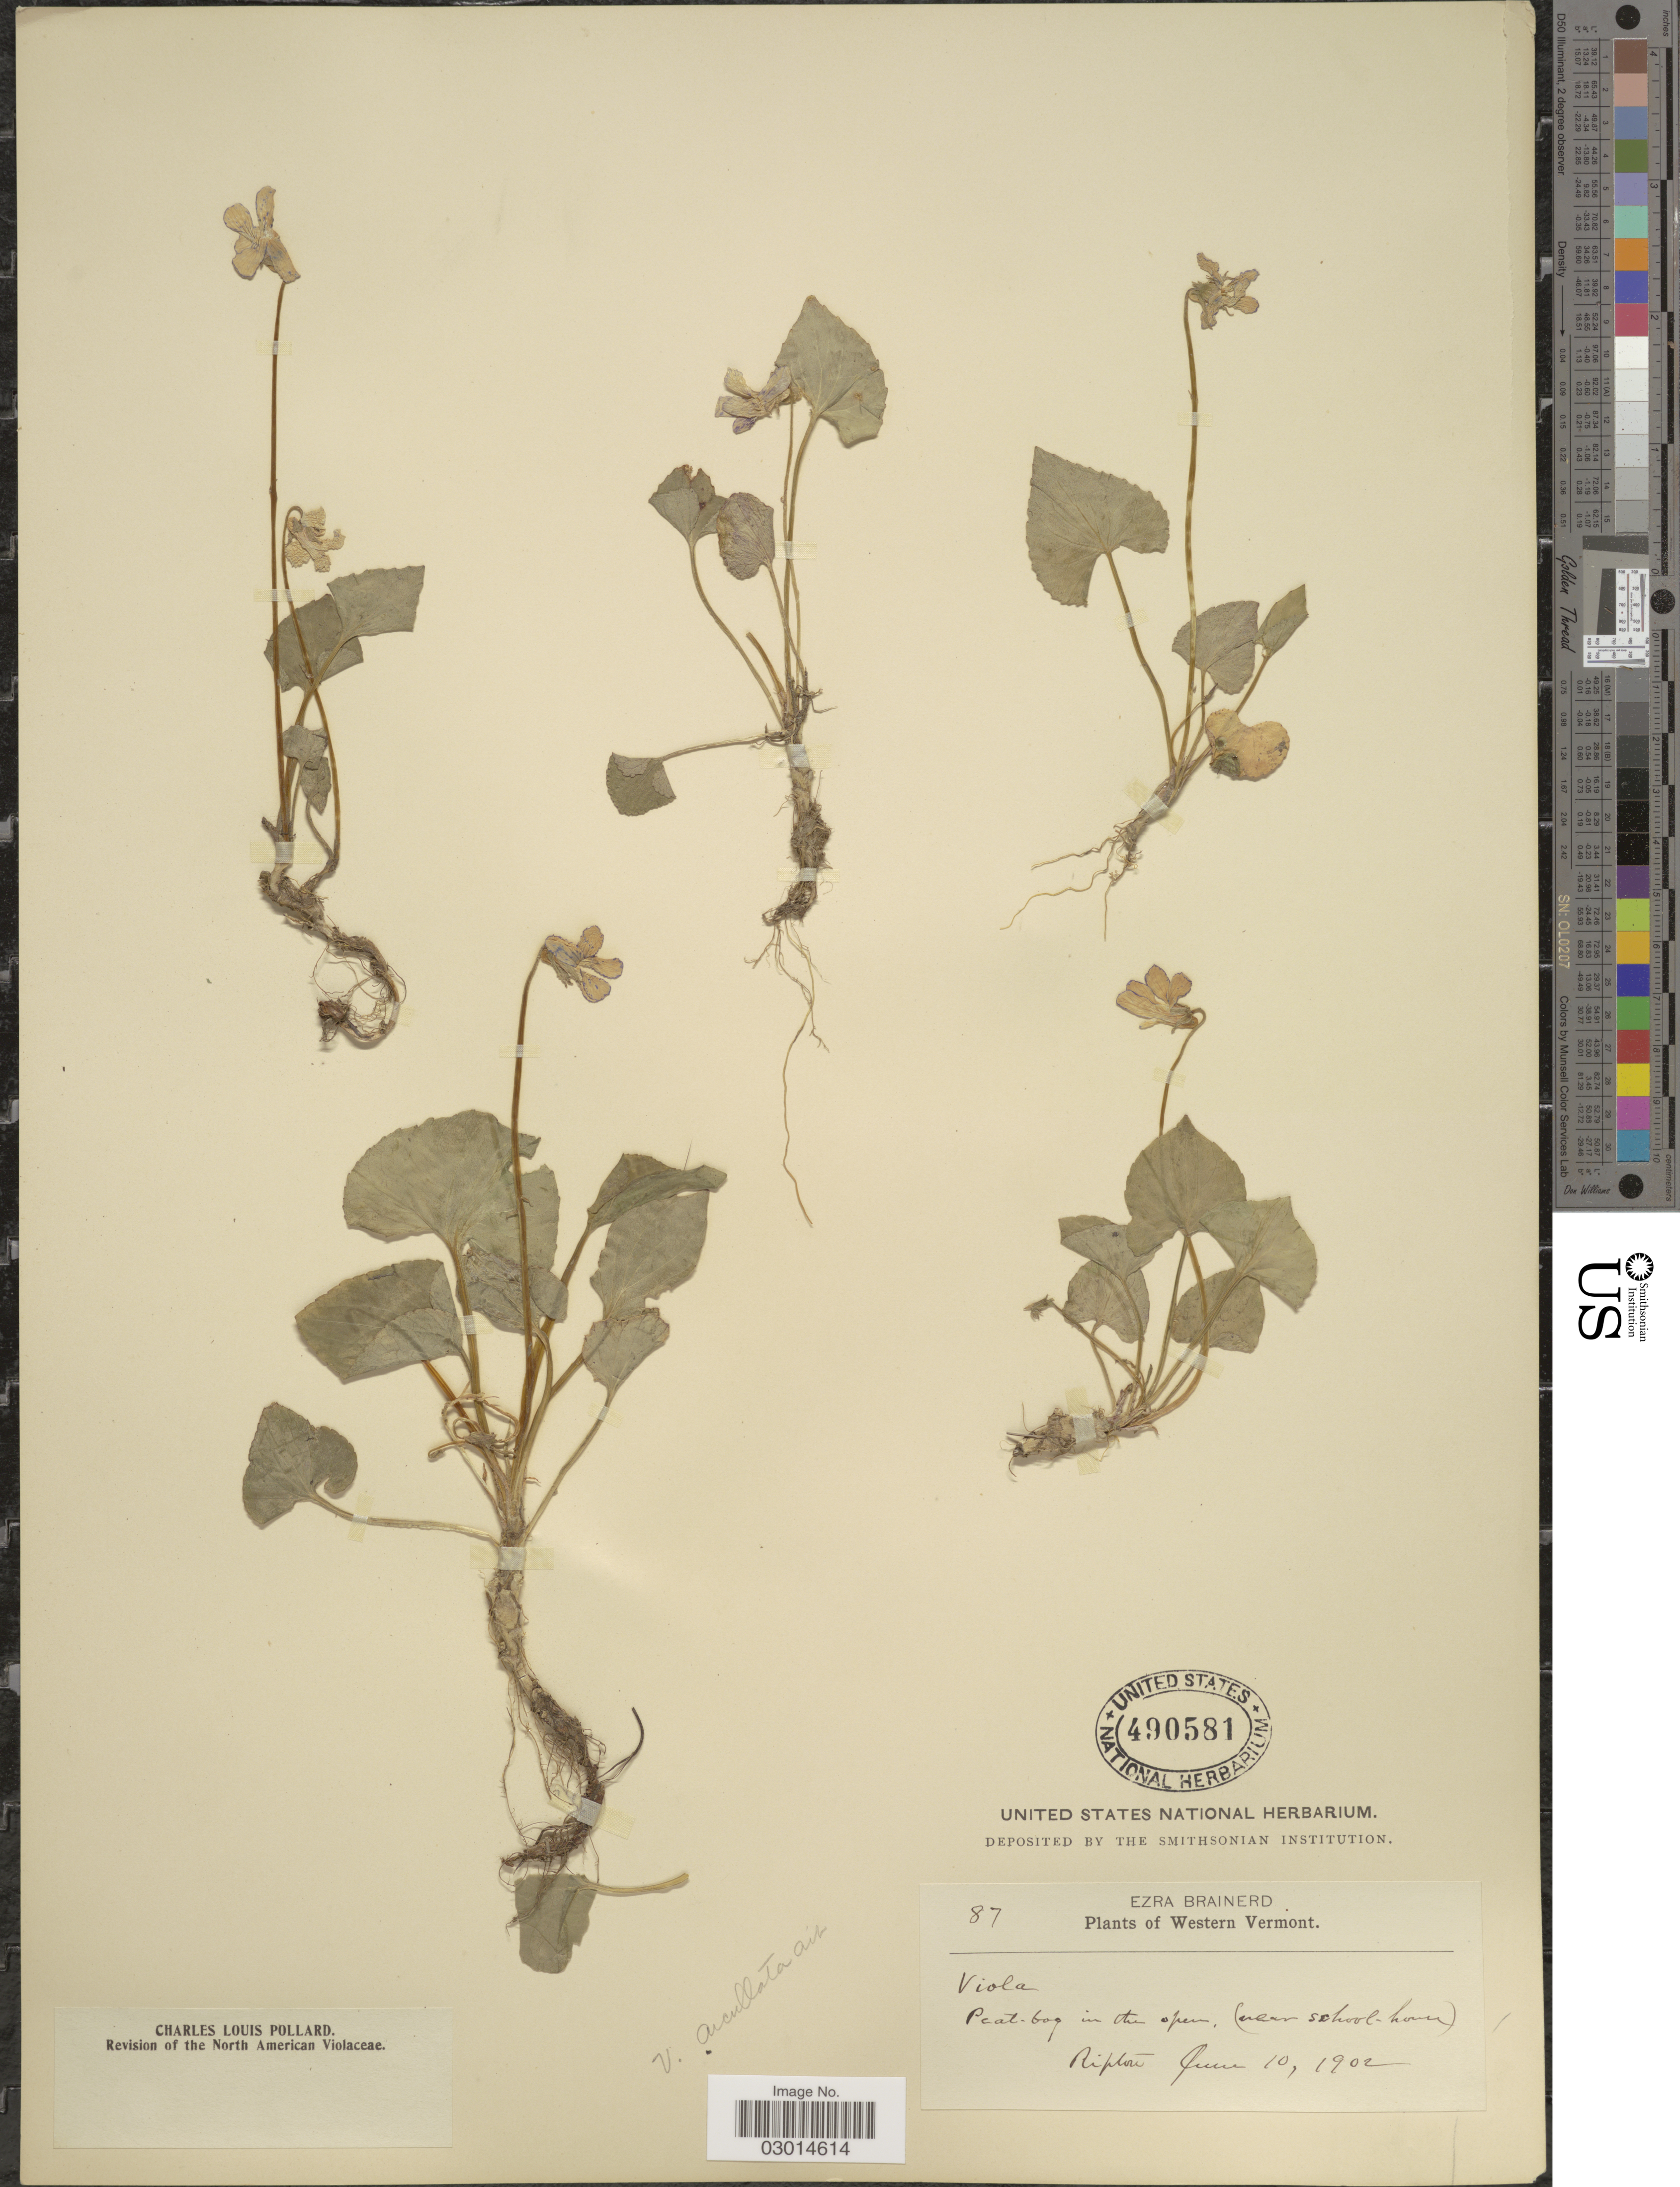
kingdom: Plantae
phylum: Tracheophyta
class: Magnoliopsida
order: Malpighiales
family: Violaceae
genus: Viola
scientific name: Viola cucullata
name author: Aiton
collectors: E. Brainerd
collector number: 87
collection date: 1902-06-10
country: United States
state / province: Vermont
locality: Western Vermont. (Near school-house) Ripton.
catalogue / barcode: US 490581